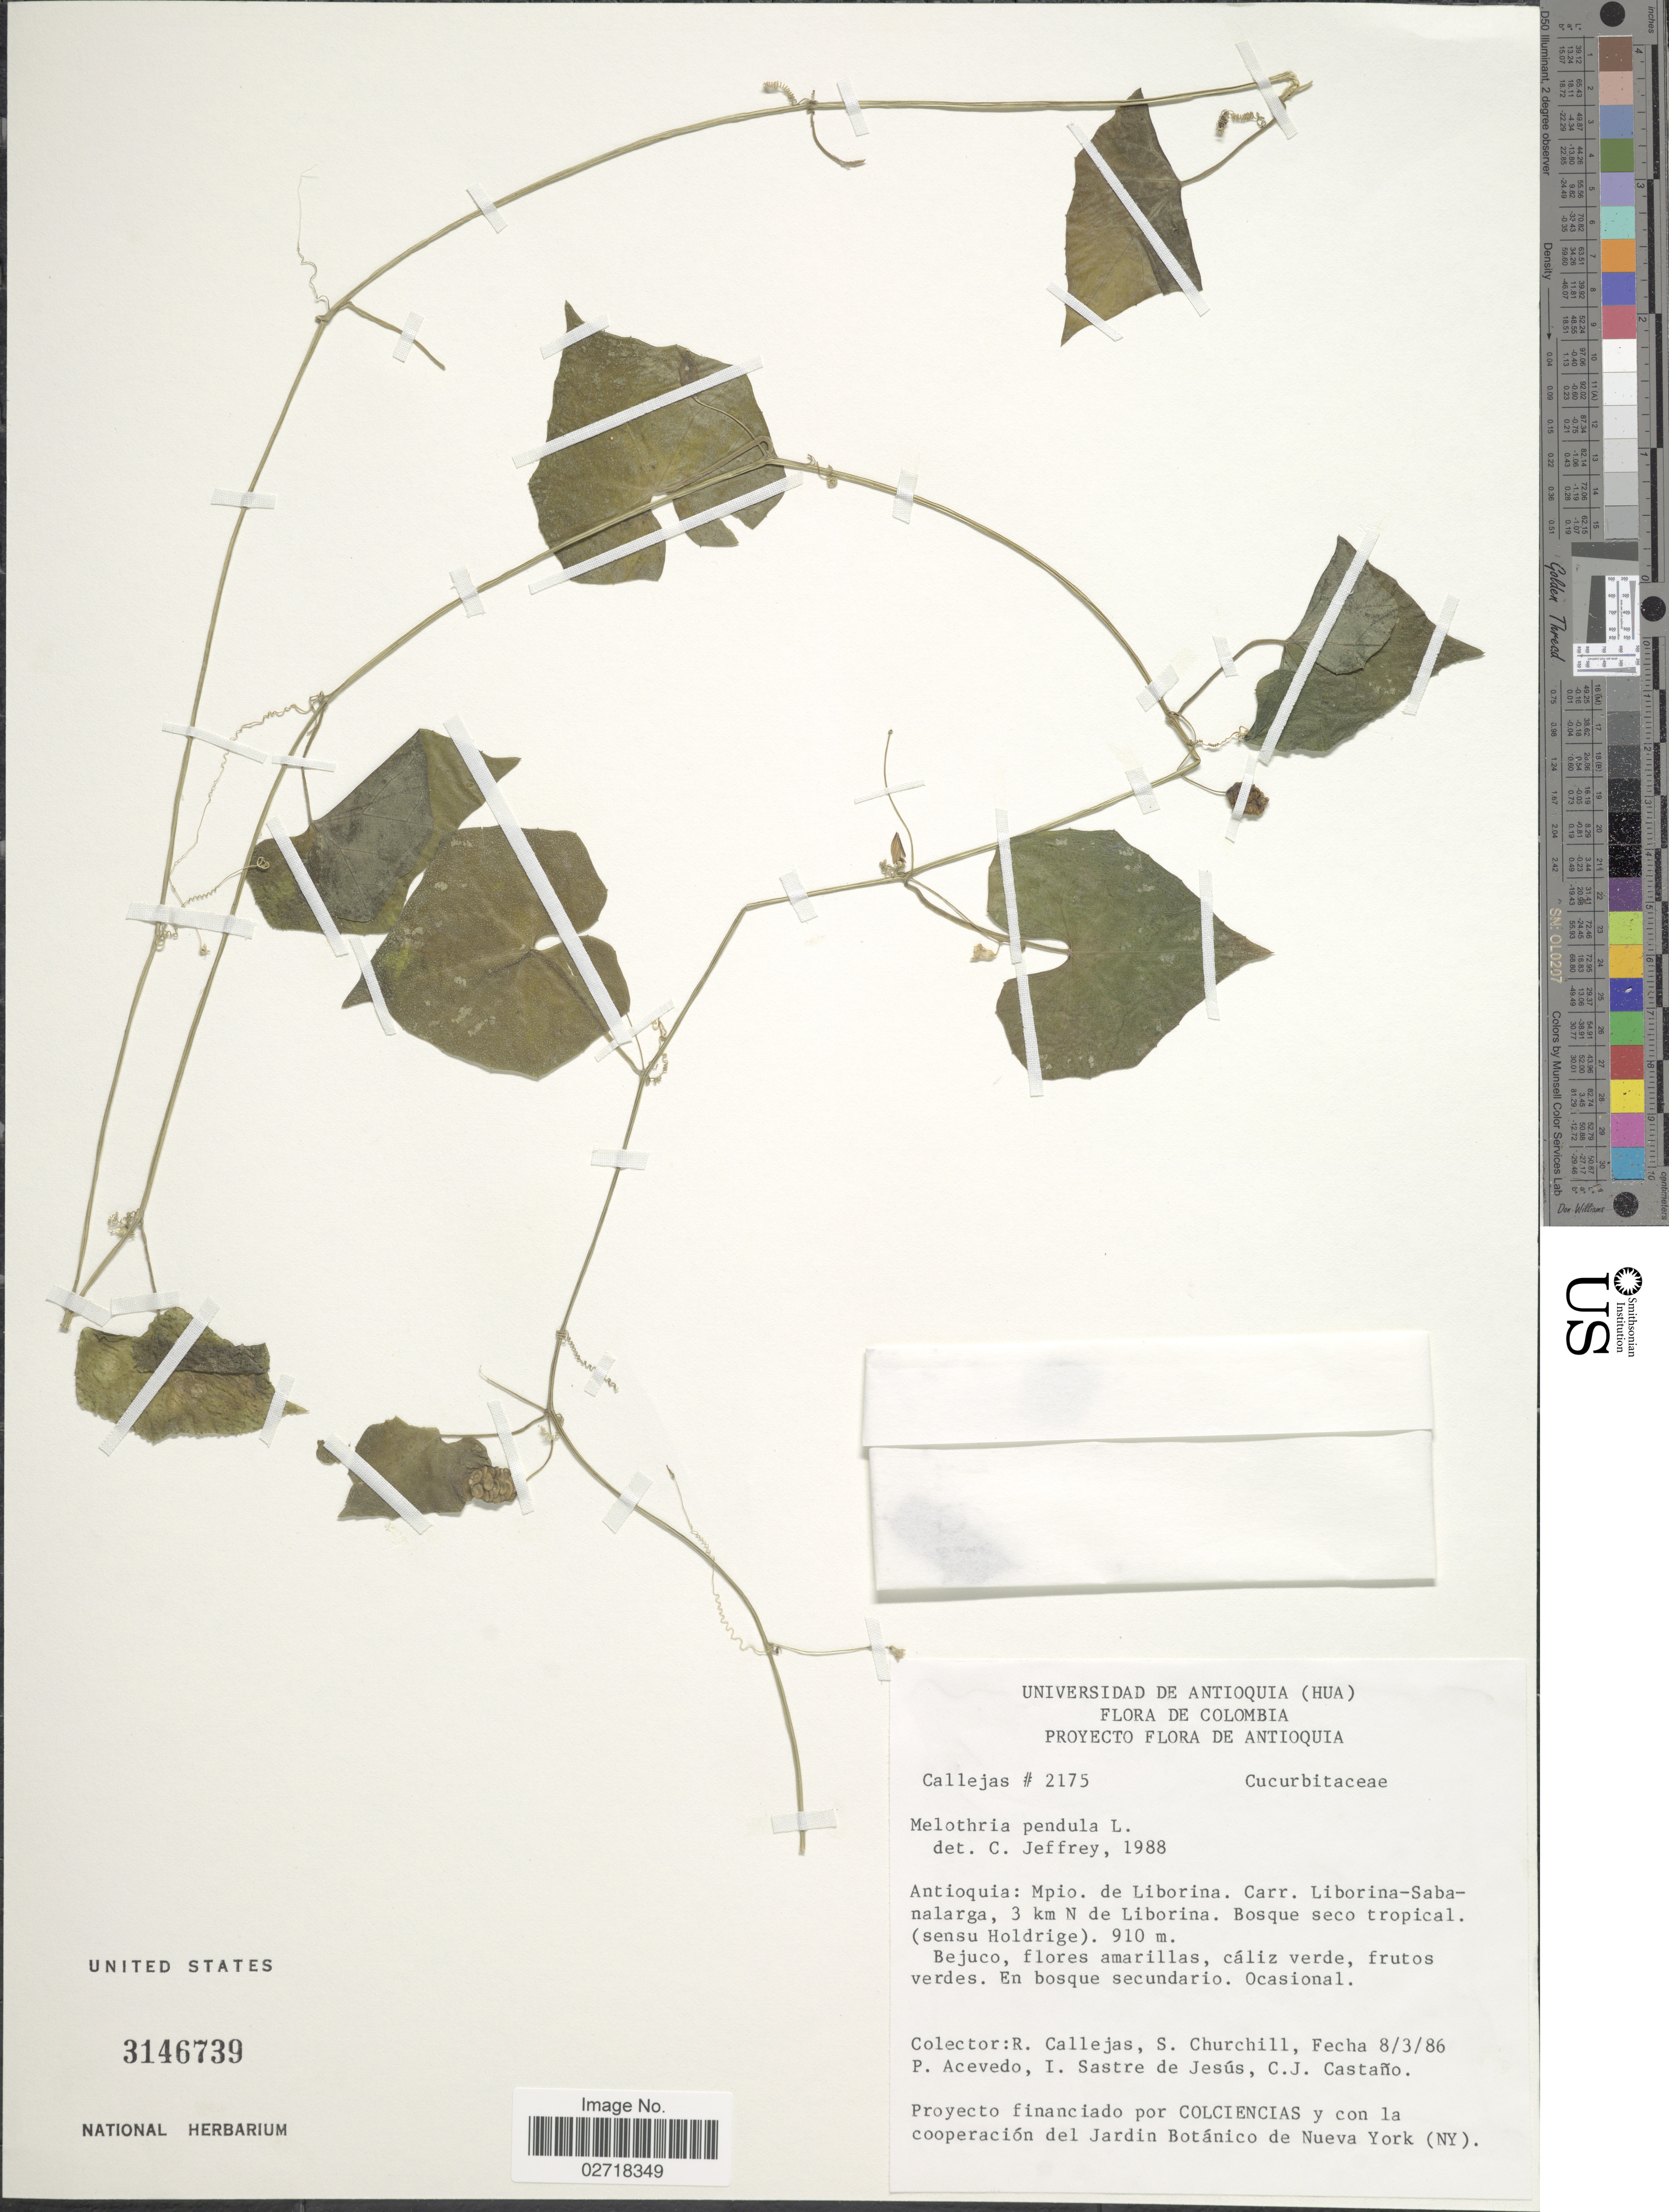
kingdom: Plantae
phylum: Tracheophyta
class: Magnoliopsida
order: Cucurbitales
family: Cucurbitaceae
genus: Melothria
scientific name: Melothria pendula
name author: L.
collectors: R. Callejas, S. Churchill, P. Acevedo-Rodr., I. Sastre-de Jesús & C. Castaño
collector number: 2175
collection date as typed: Transcribed d/m/y: 8/3/86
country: Colombia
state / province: Antioquia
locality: Mpio. de Liborina. Car. Liborina-Sabanalarga, 3 km N de Liborina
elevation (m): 910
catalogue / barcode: US 3146739